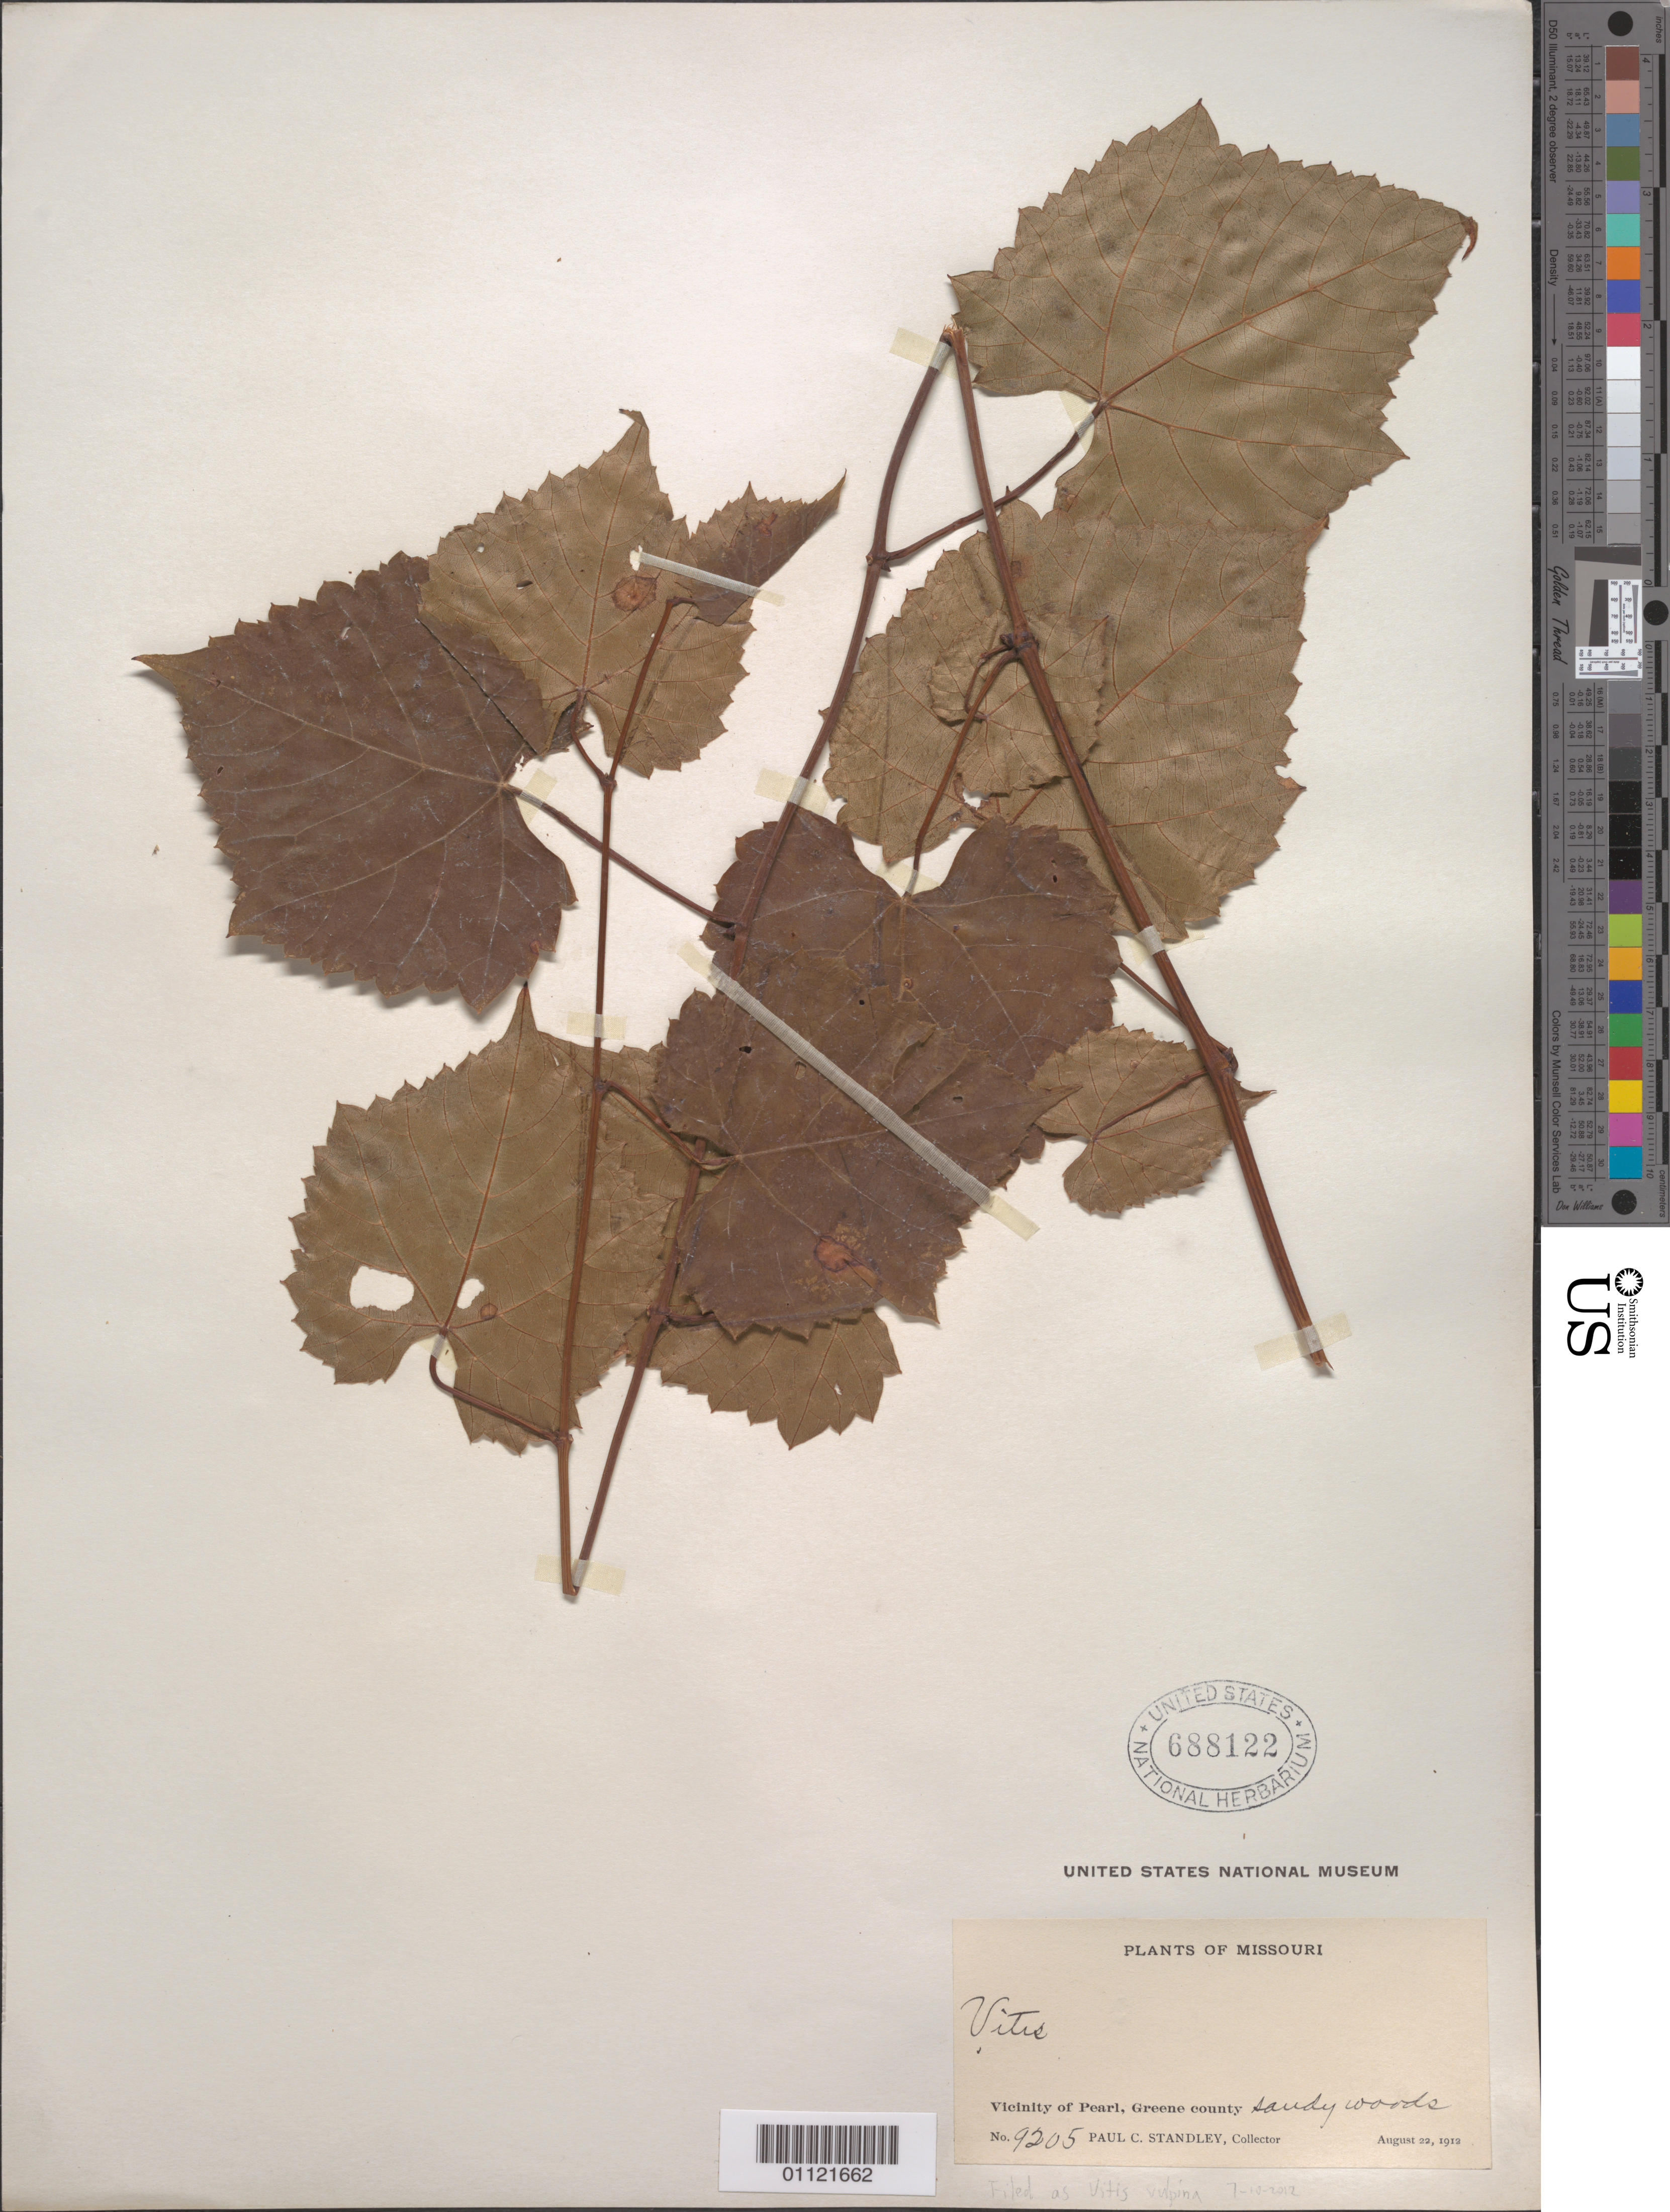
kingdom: Plantae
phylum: Tracheophyta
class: Magnoliopsida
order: Vitales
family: Vitaceae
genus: Vitis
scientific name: Vitis vulpina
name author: L.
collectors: P. C. Standley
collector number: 9205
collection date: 1912-08-22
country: United States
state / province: Missouri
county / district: Greene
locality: Vicinity of Pearl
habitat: Sandy woods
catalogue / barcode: US 688122